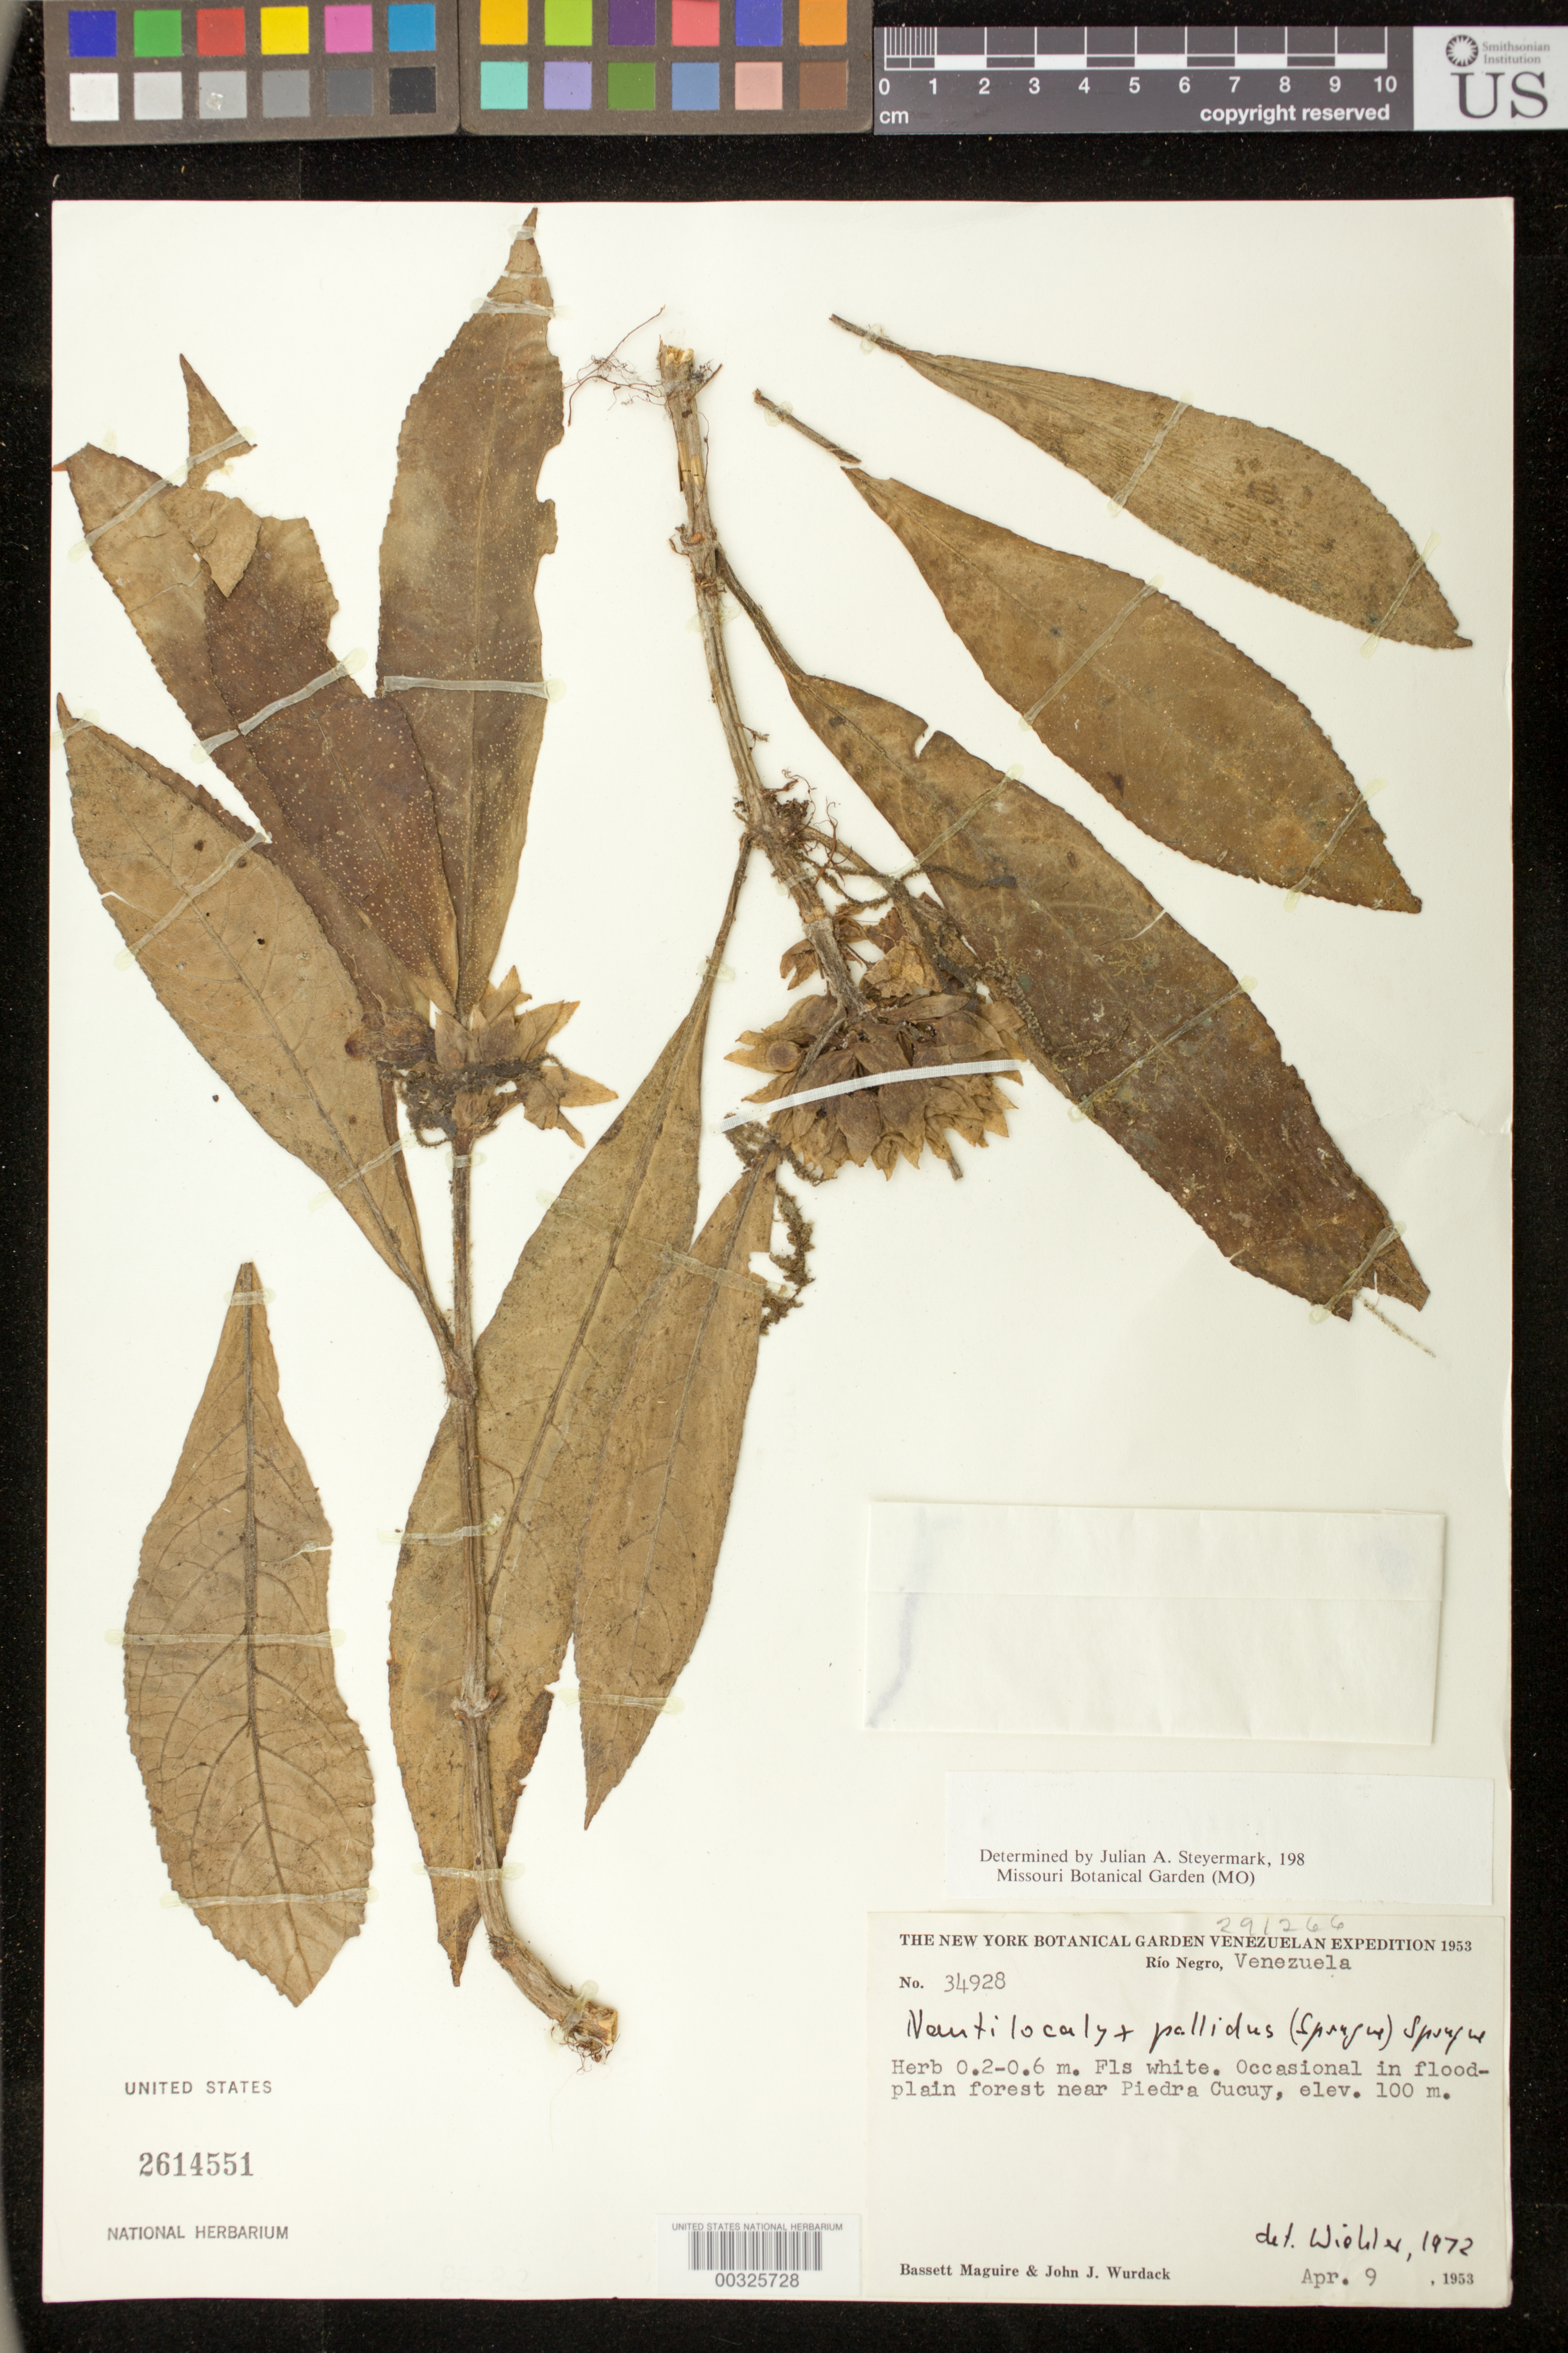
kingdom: Plantae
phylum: Tracheophyta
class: Magnoliopsida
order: Lamiales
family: Gesneriaceae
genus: Nautilocalyx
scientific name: Nautilocalyx pallidus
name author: (Sprague) C. Sprague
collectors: B. Maguire & J. J. Wurdack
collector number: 34928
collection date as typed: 09 Apr 1953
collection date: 1953-04-09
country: Venezuela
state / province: Amazonas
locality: Rio Negro, near Piedra Cucuy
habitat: Occasional in floodplain forest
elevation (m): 100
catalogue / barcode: US 2614551